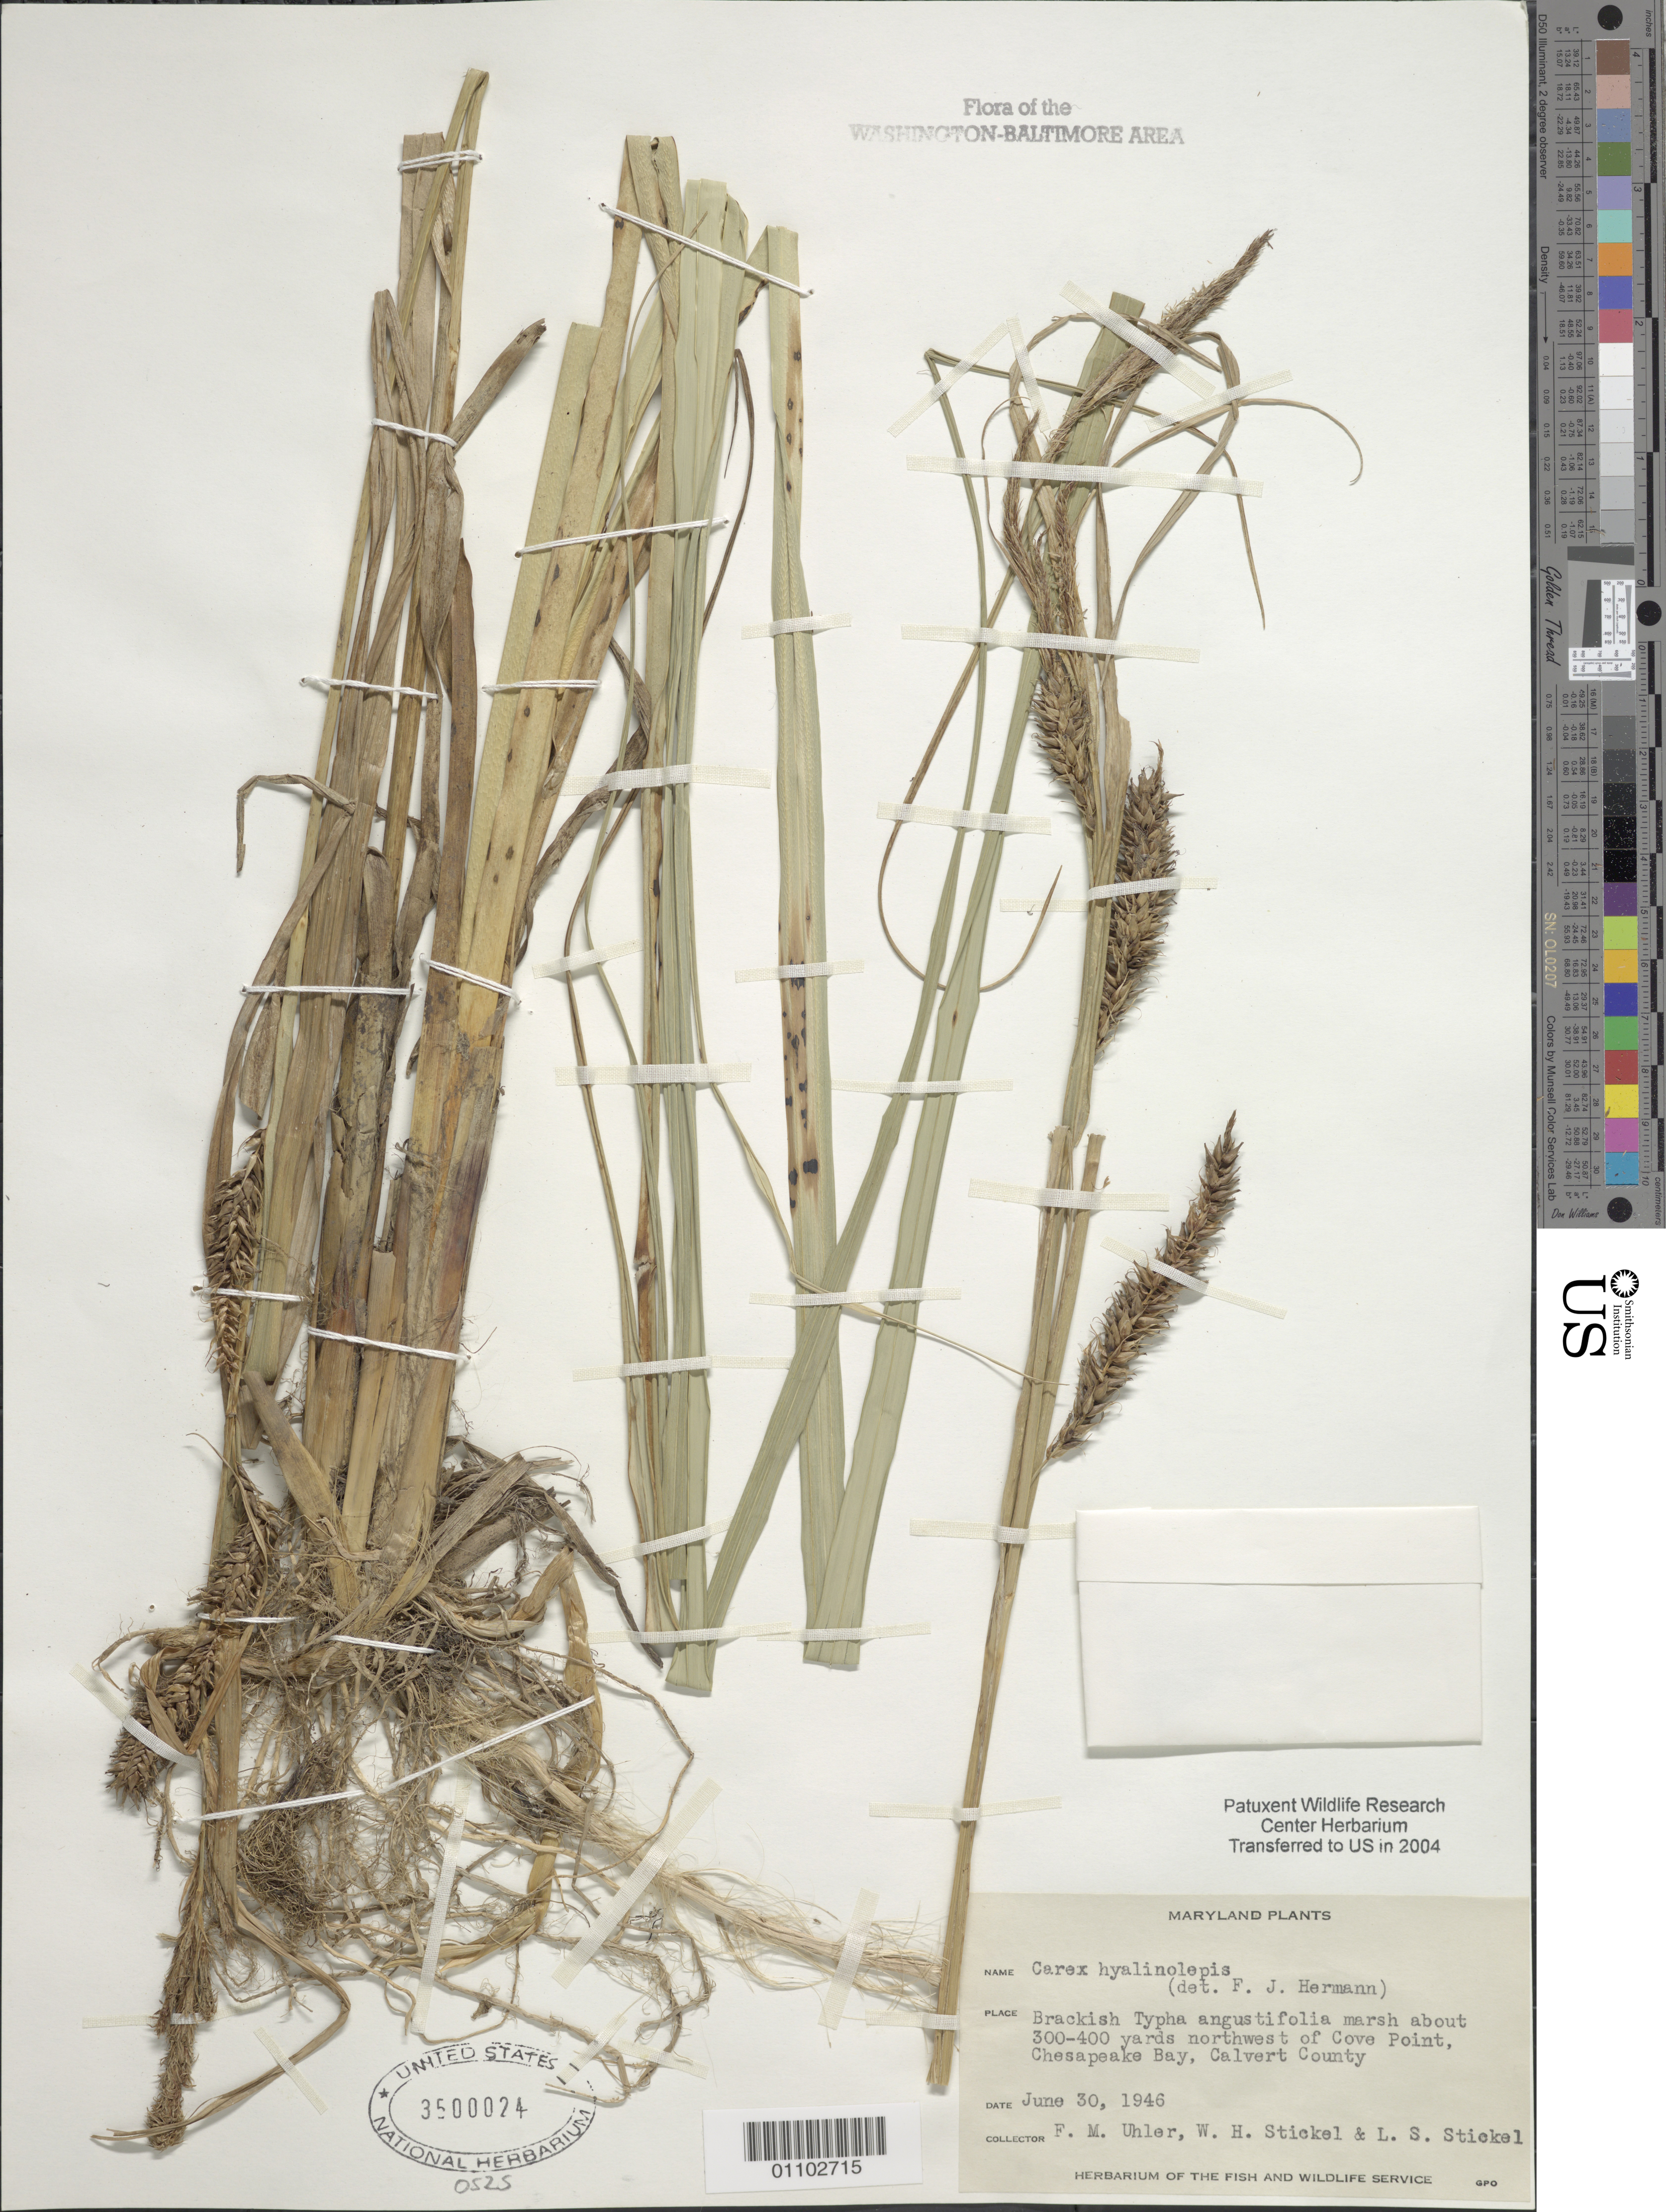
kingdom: Plantae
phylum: Tracheophyta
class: Liliopsida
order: Poales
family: Cyperaceae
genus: Carex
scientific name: Carex hyalinolepis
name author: Steud.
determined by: Hermann, F. J.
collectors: F. Uhler, W. Stickel & L. Stickel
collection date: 1946-06-30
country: United States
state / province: Maryland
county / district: Calvert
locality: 300-400 yards northwest of Cove Point, Chesapeake Bay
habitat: Brackish Typha angustifolia marsh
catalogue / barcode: US 3500024